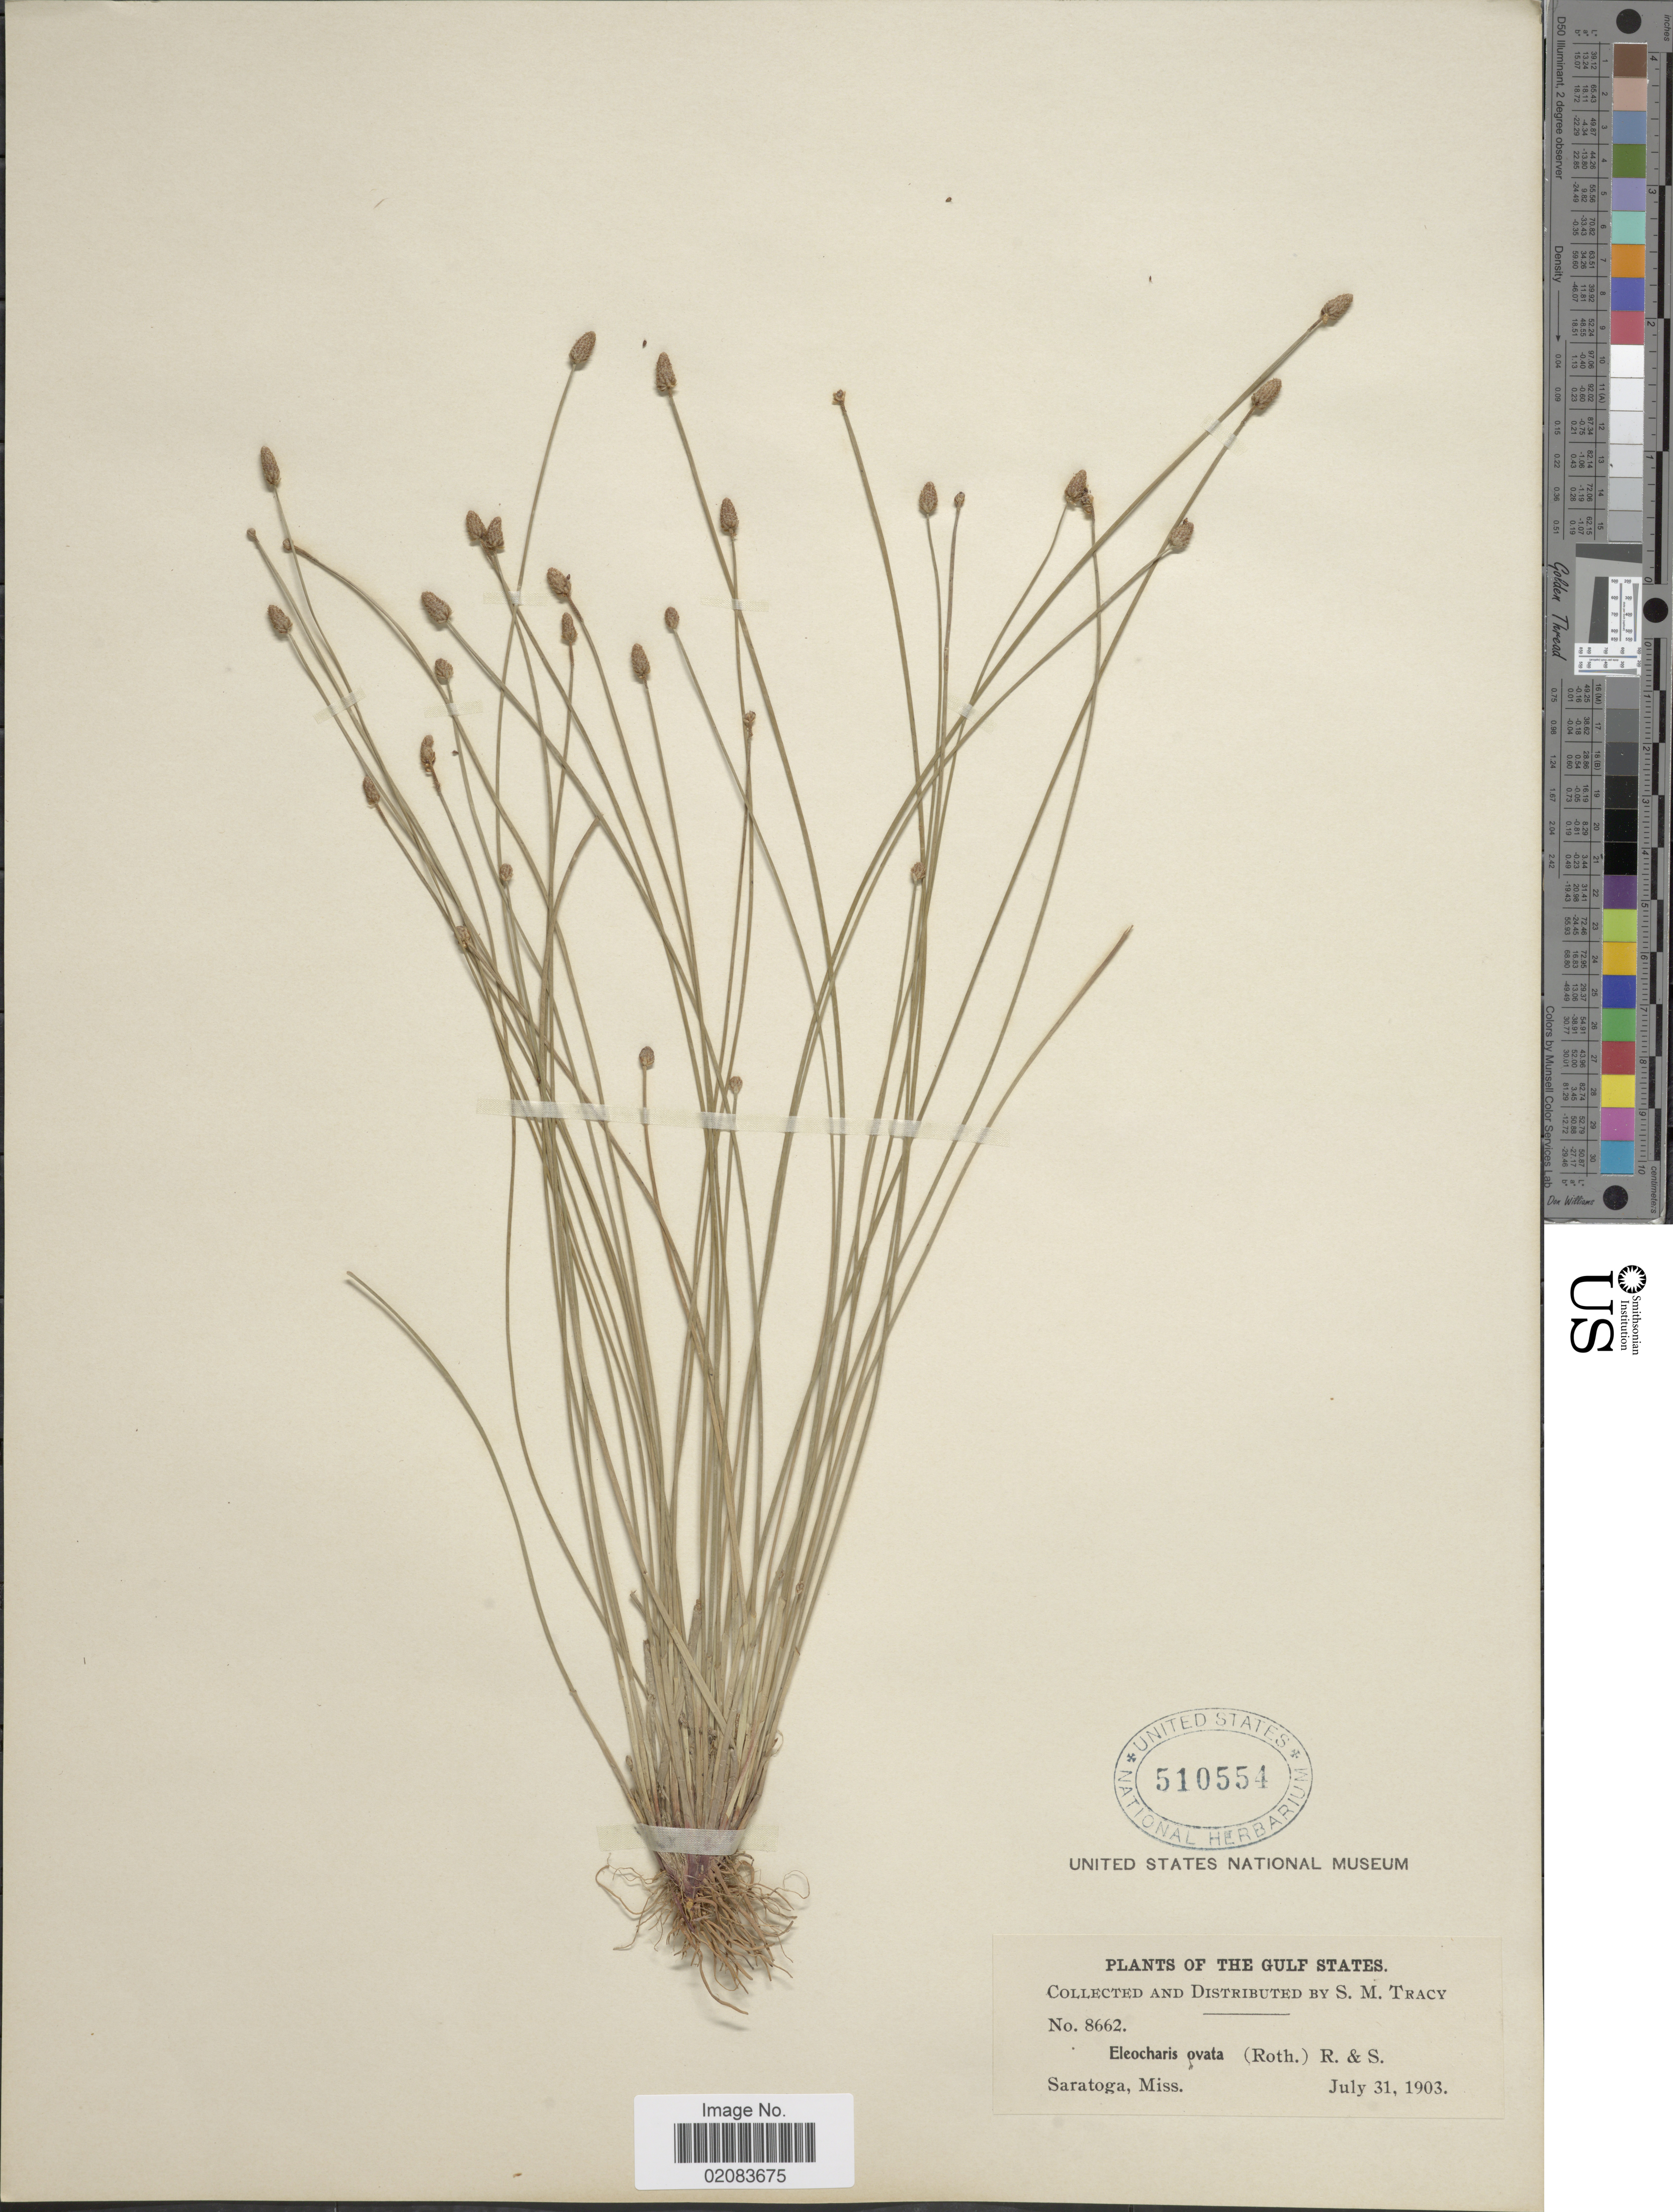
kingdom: Plantae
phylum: Tracheophyta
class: Liliopsida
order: Poales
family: Cyperaceae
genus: Eleocharis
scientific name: Eleocharis obtusa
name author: (Willd.) Schult.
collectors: S. M. Tracy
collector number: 8662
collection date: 1903-07-31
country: United States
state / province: Mississippi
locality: The Gulf States, Saratoga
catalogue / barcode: US 510554